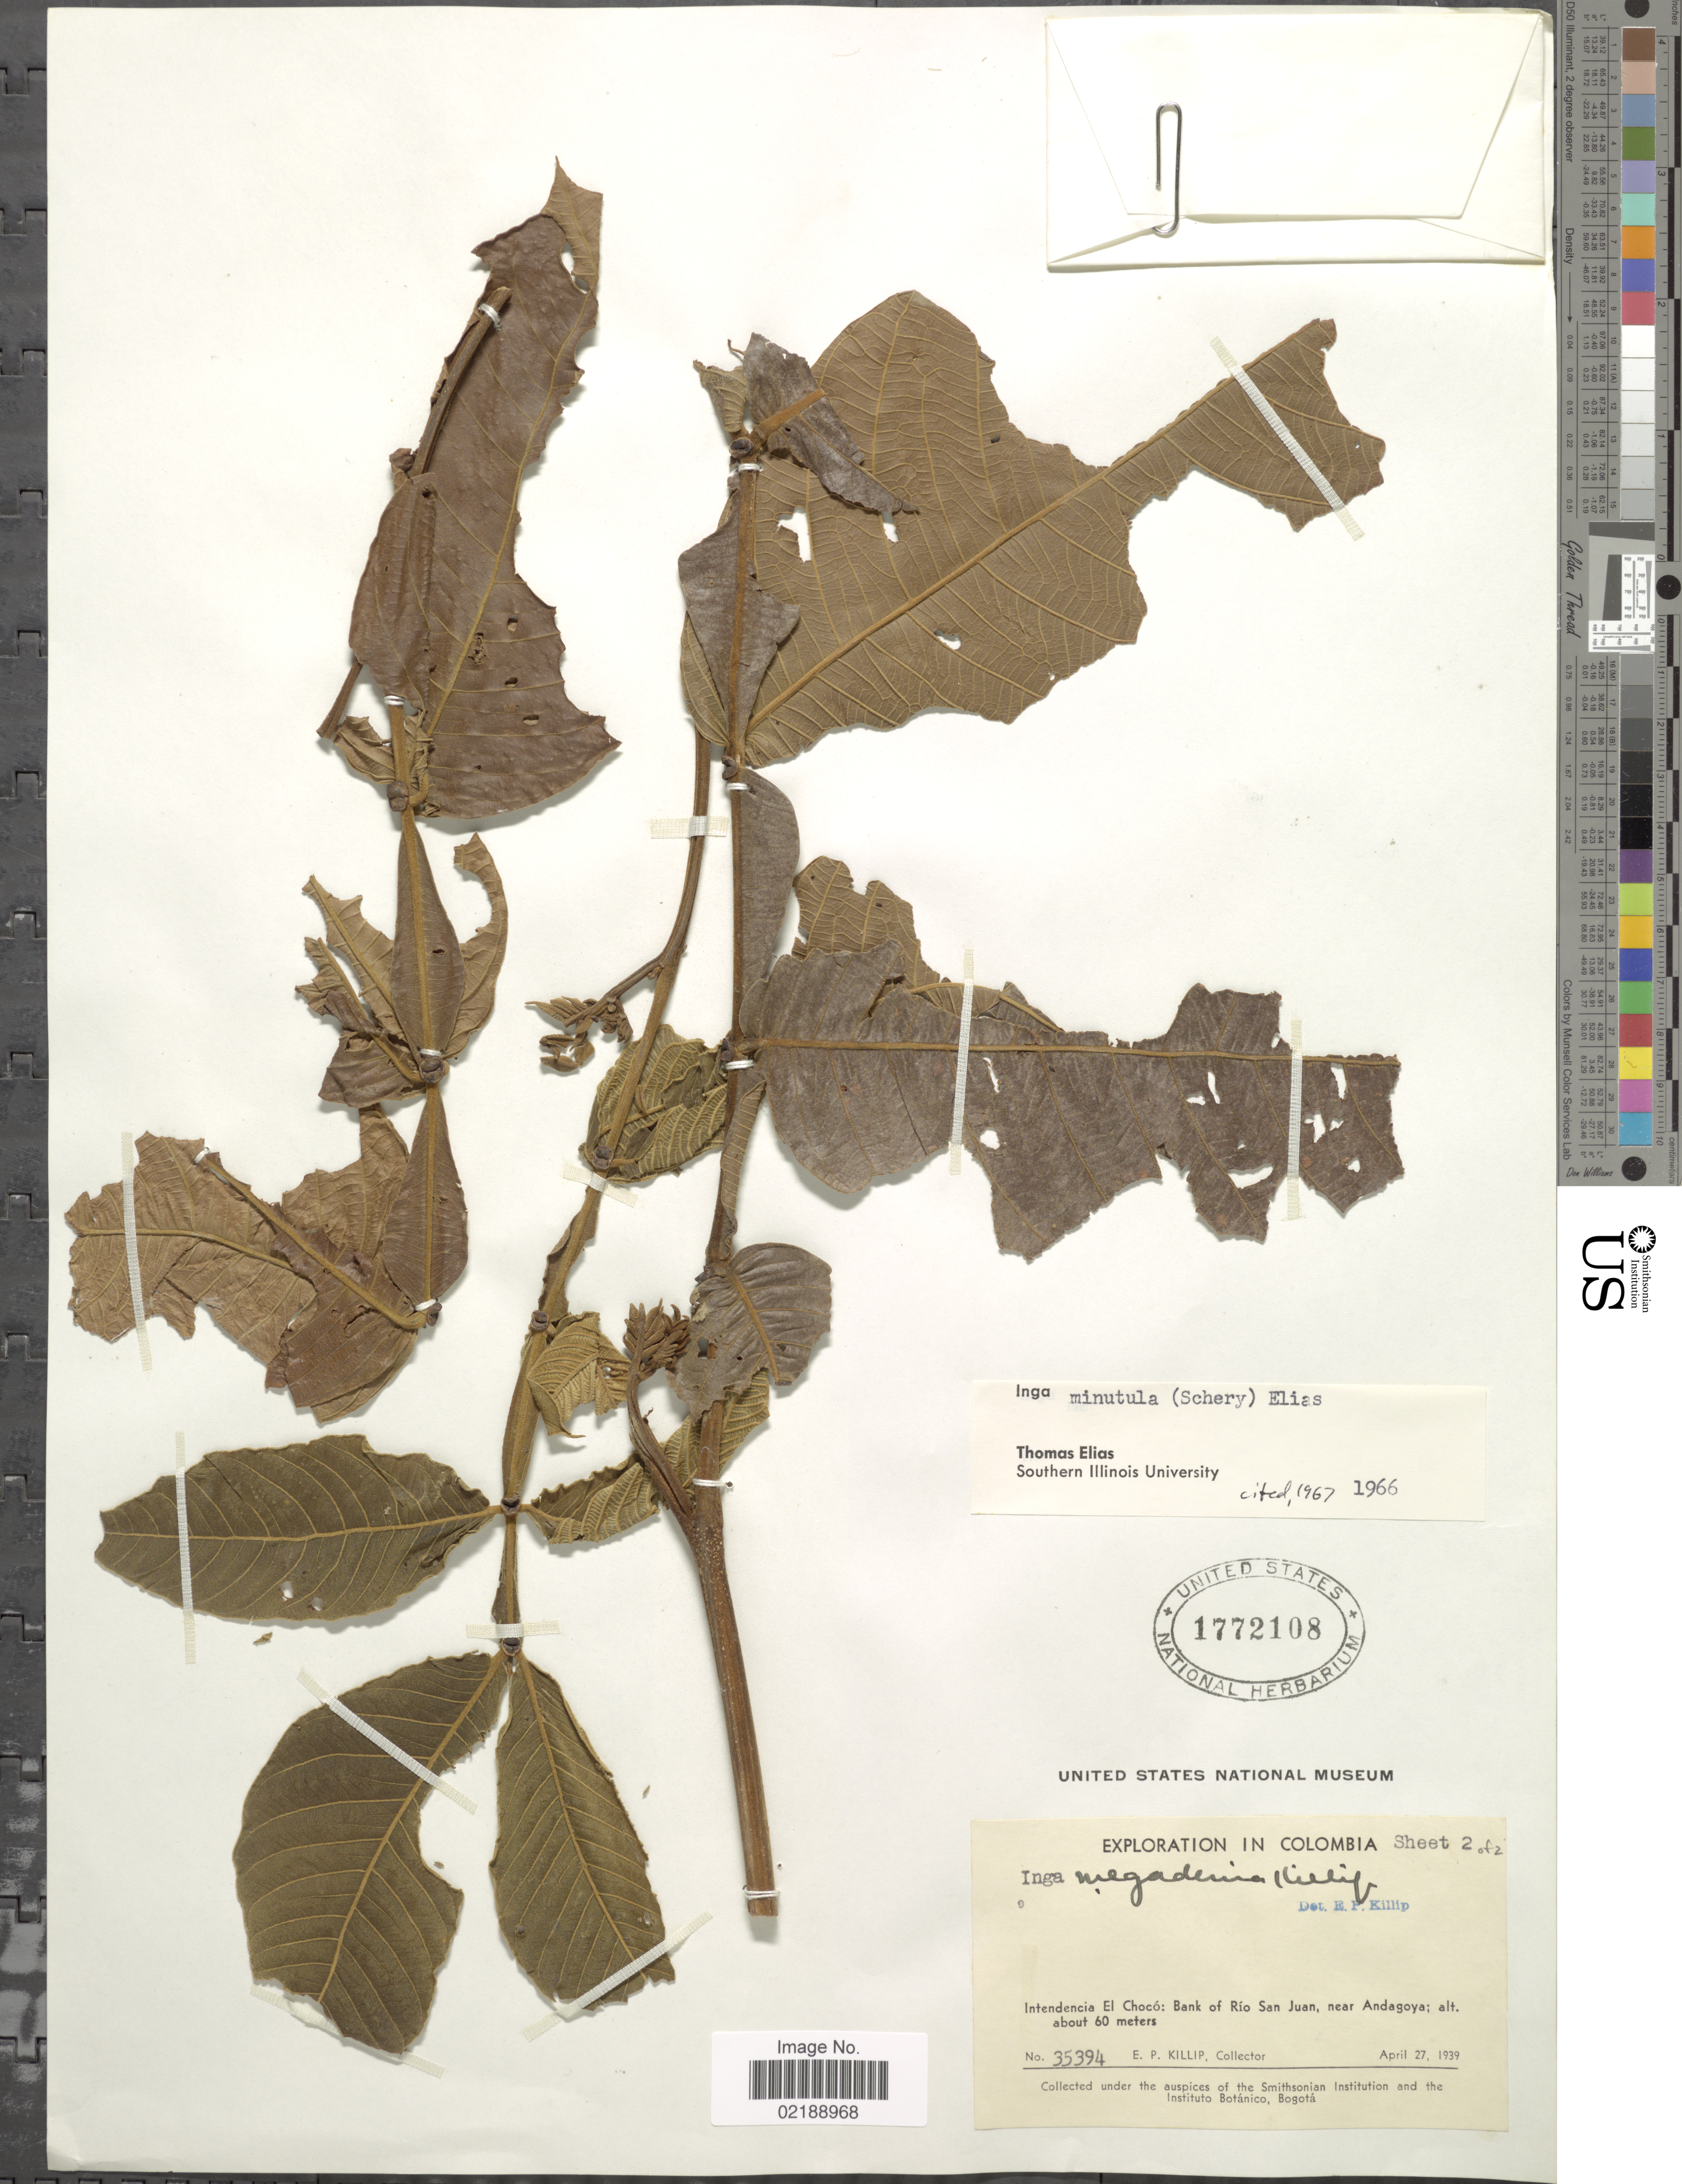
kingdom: Plantae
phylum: Tracheophyta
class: Magnoliopsida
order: Fabales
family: Fabaceae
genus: Inga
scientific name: Inga oerstediana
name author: Benth.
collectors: E. P. Killip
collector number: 35394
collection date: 1939-04-27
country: Colombia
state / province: Chocó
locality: Intendencia El Chocó: Bank of Río San Juan, near Andagoya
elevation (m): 60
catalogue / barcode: US 1772108